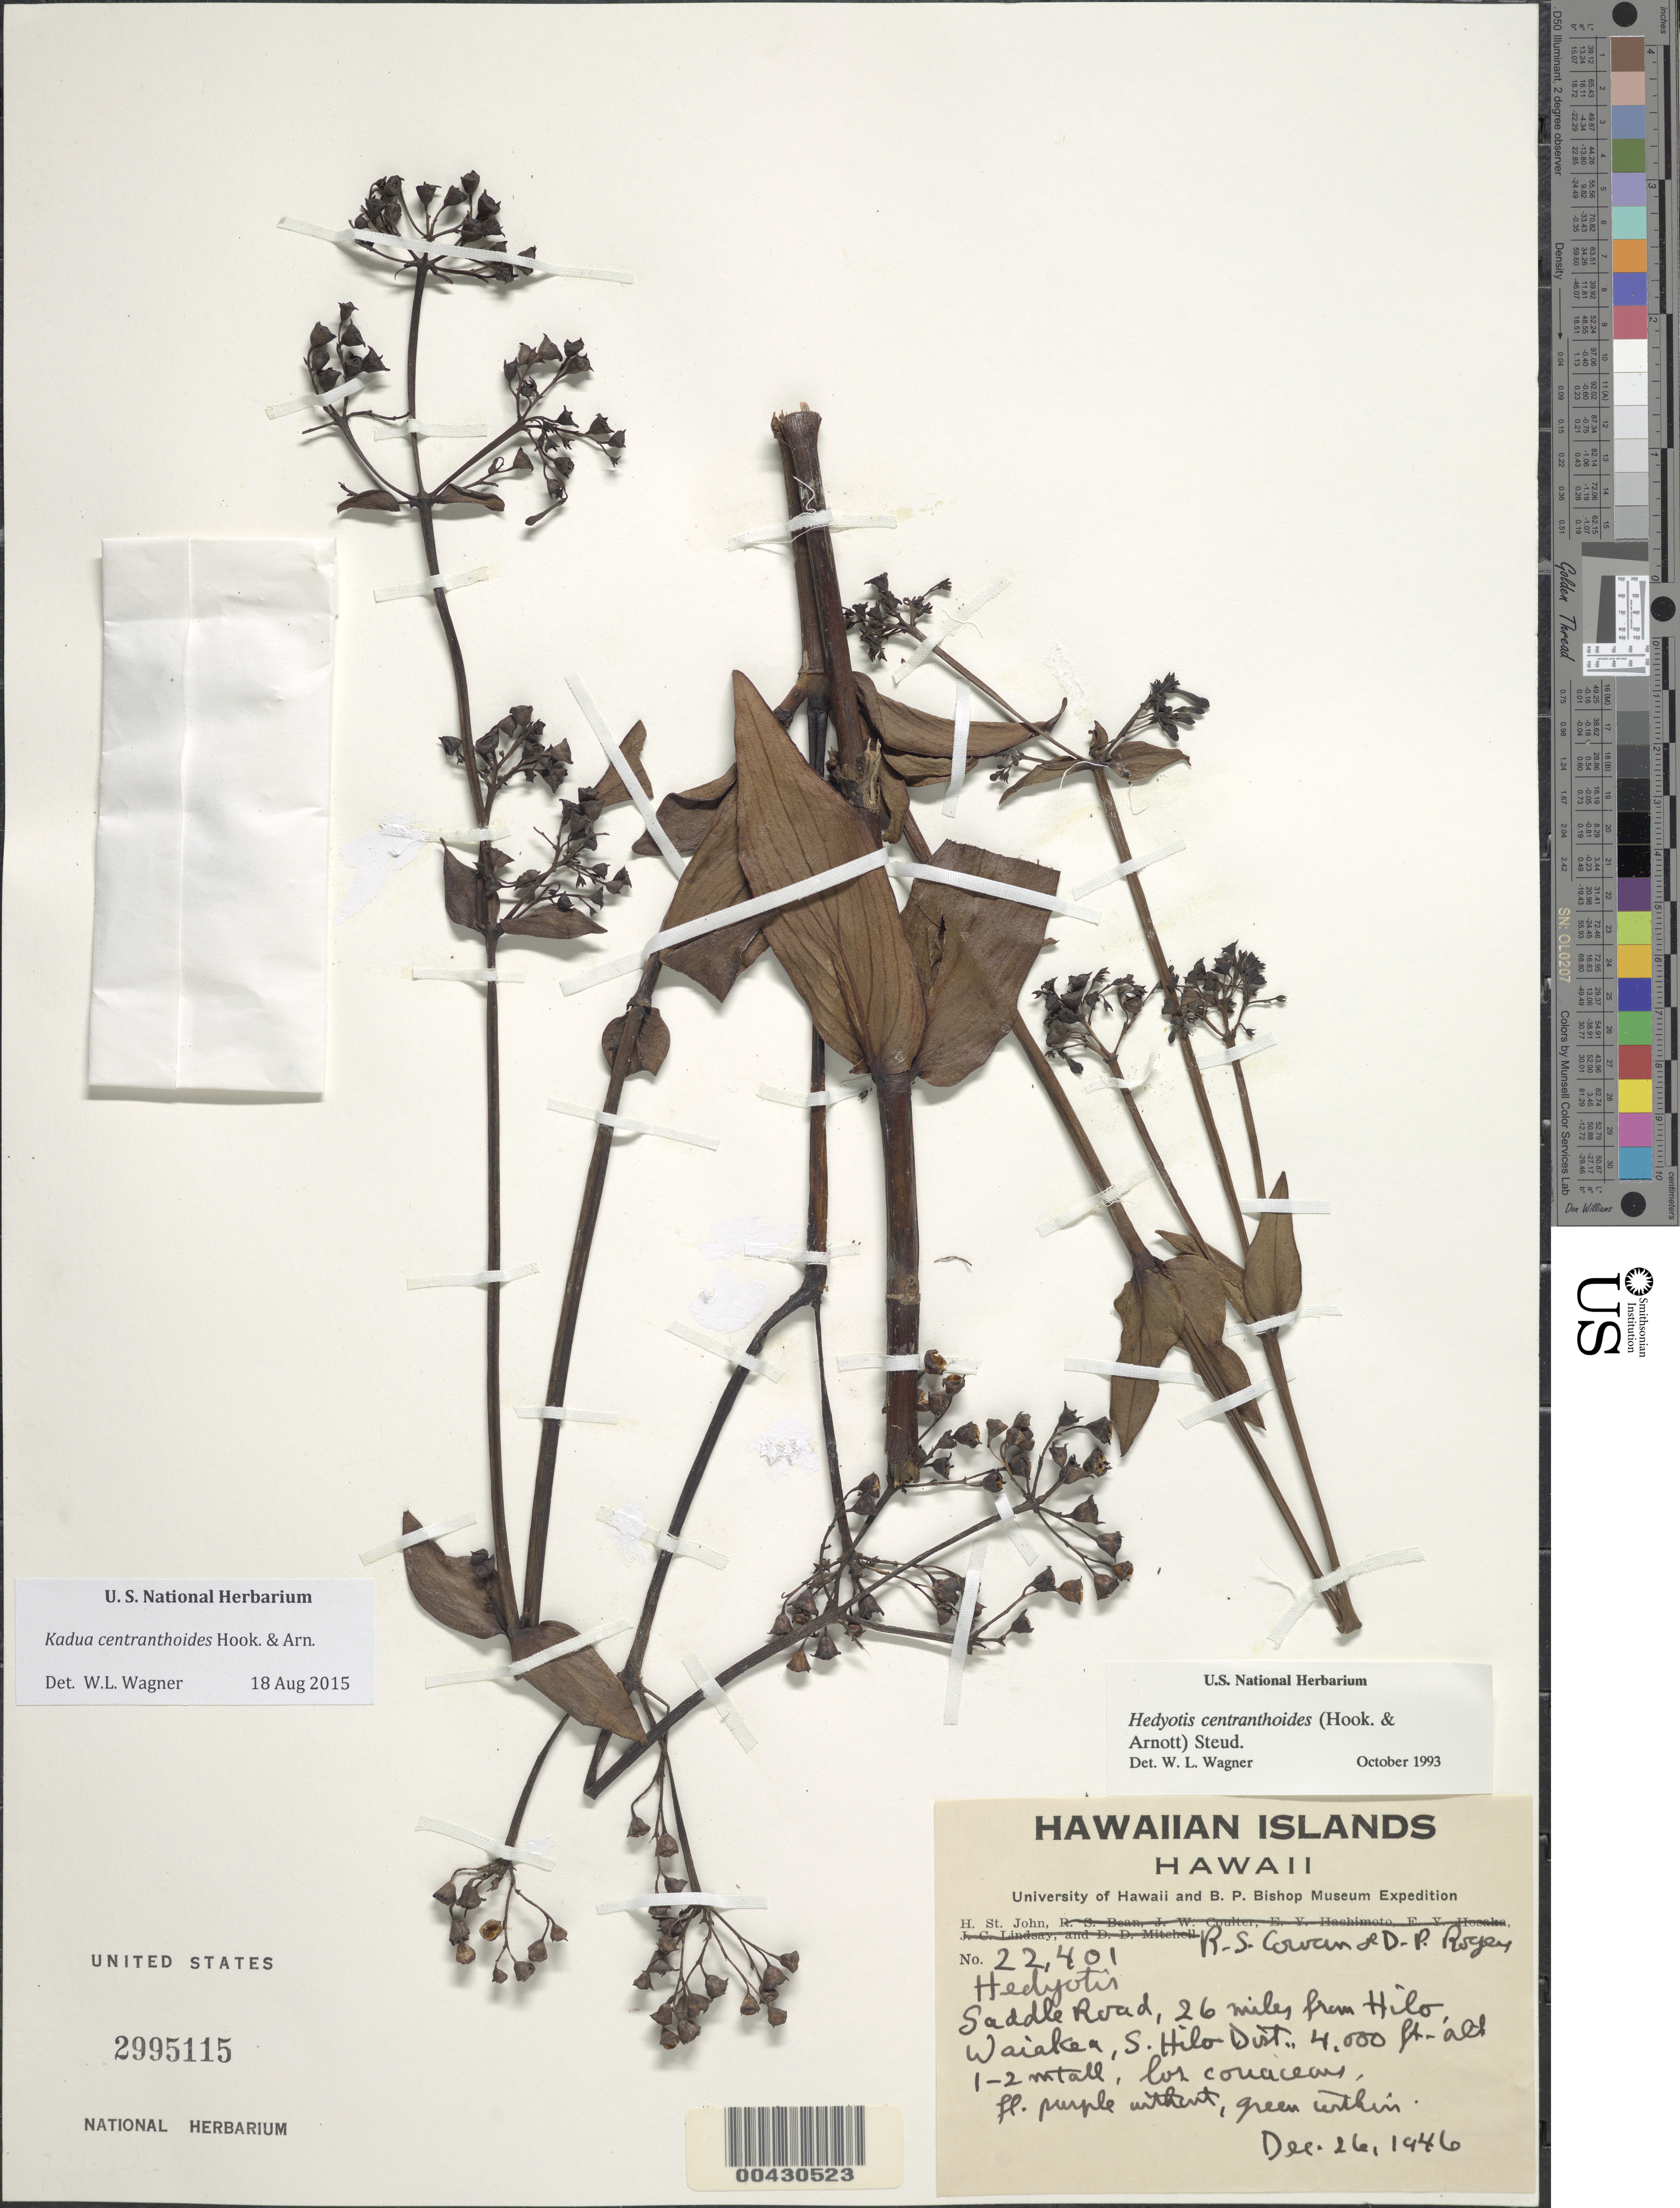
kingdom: Plantae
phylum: Tracheophyta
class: Magnoliopsida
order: Gentianales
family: Rubiaceae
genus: Kadua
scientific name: Kadua centranthoides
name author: Hook. & Arn.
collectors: H. St. John, R. S. Cowan & D. Rogers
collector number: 22401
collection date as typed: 26 Dec 1946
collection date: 1946-12-26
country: United States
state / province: Hawaii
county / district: Hawaii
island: Hawaii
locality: Saddle Road, 26 miles from Hilo, Waiakea, S Hilo District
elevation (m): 1219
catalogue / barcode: US 2995115